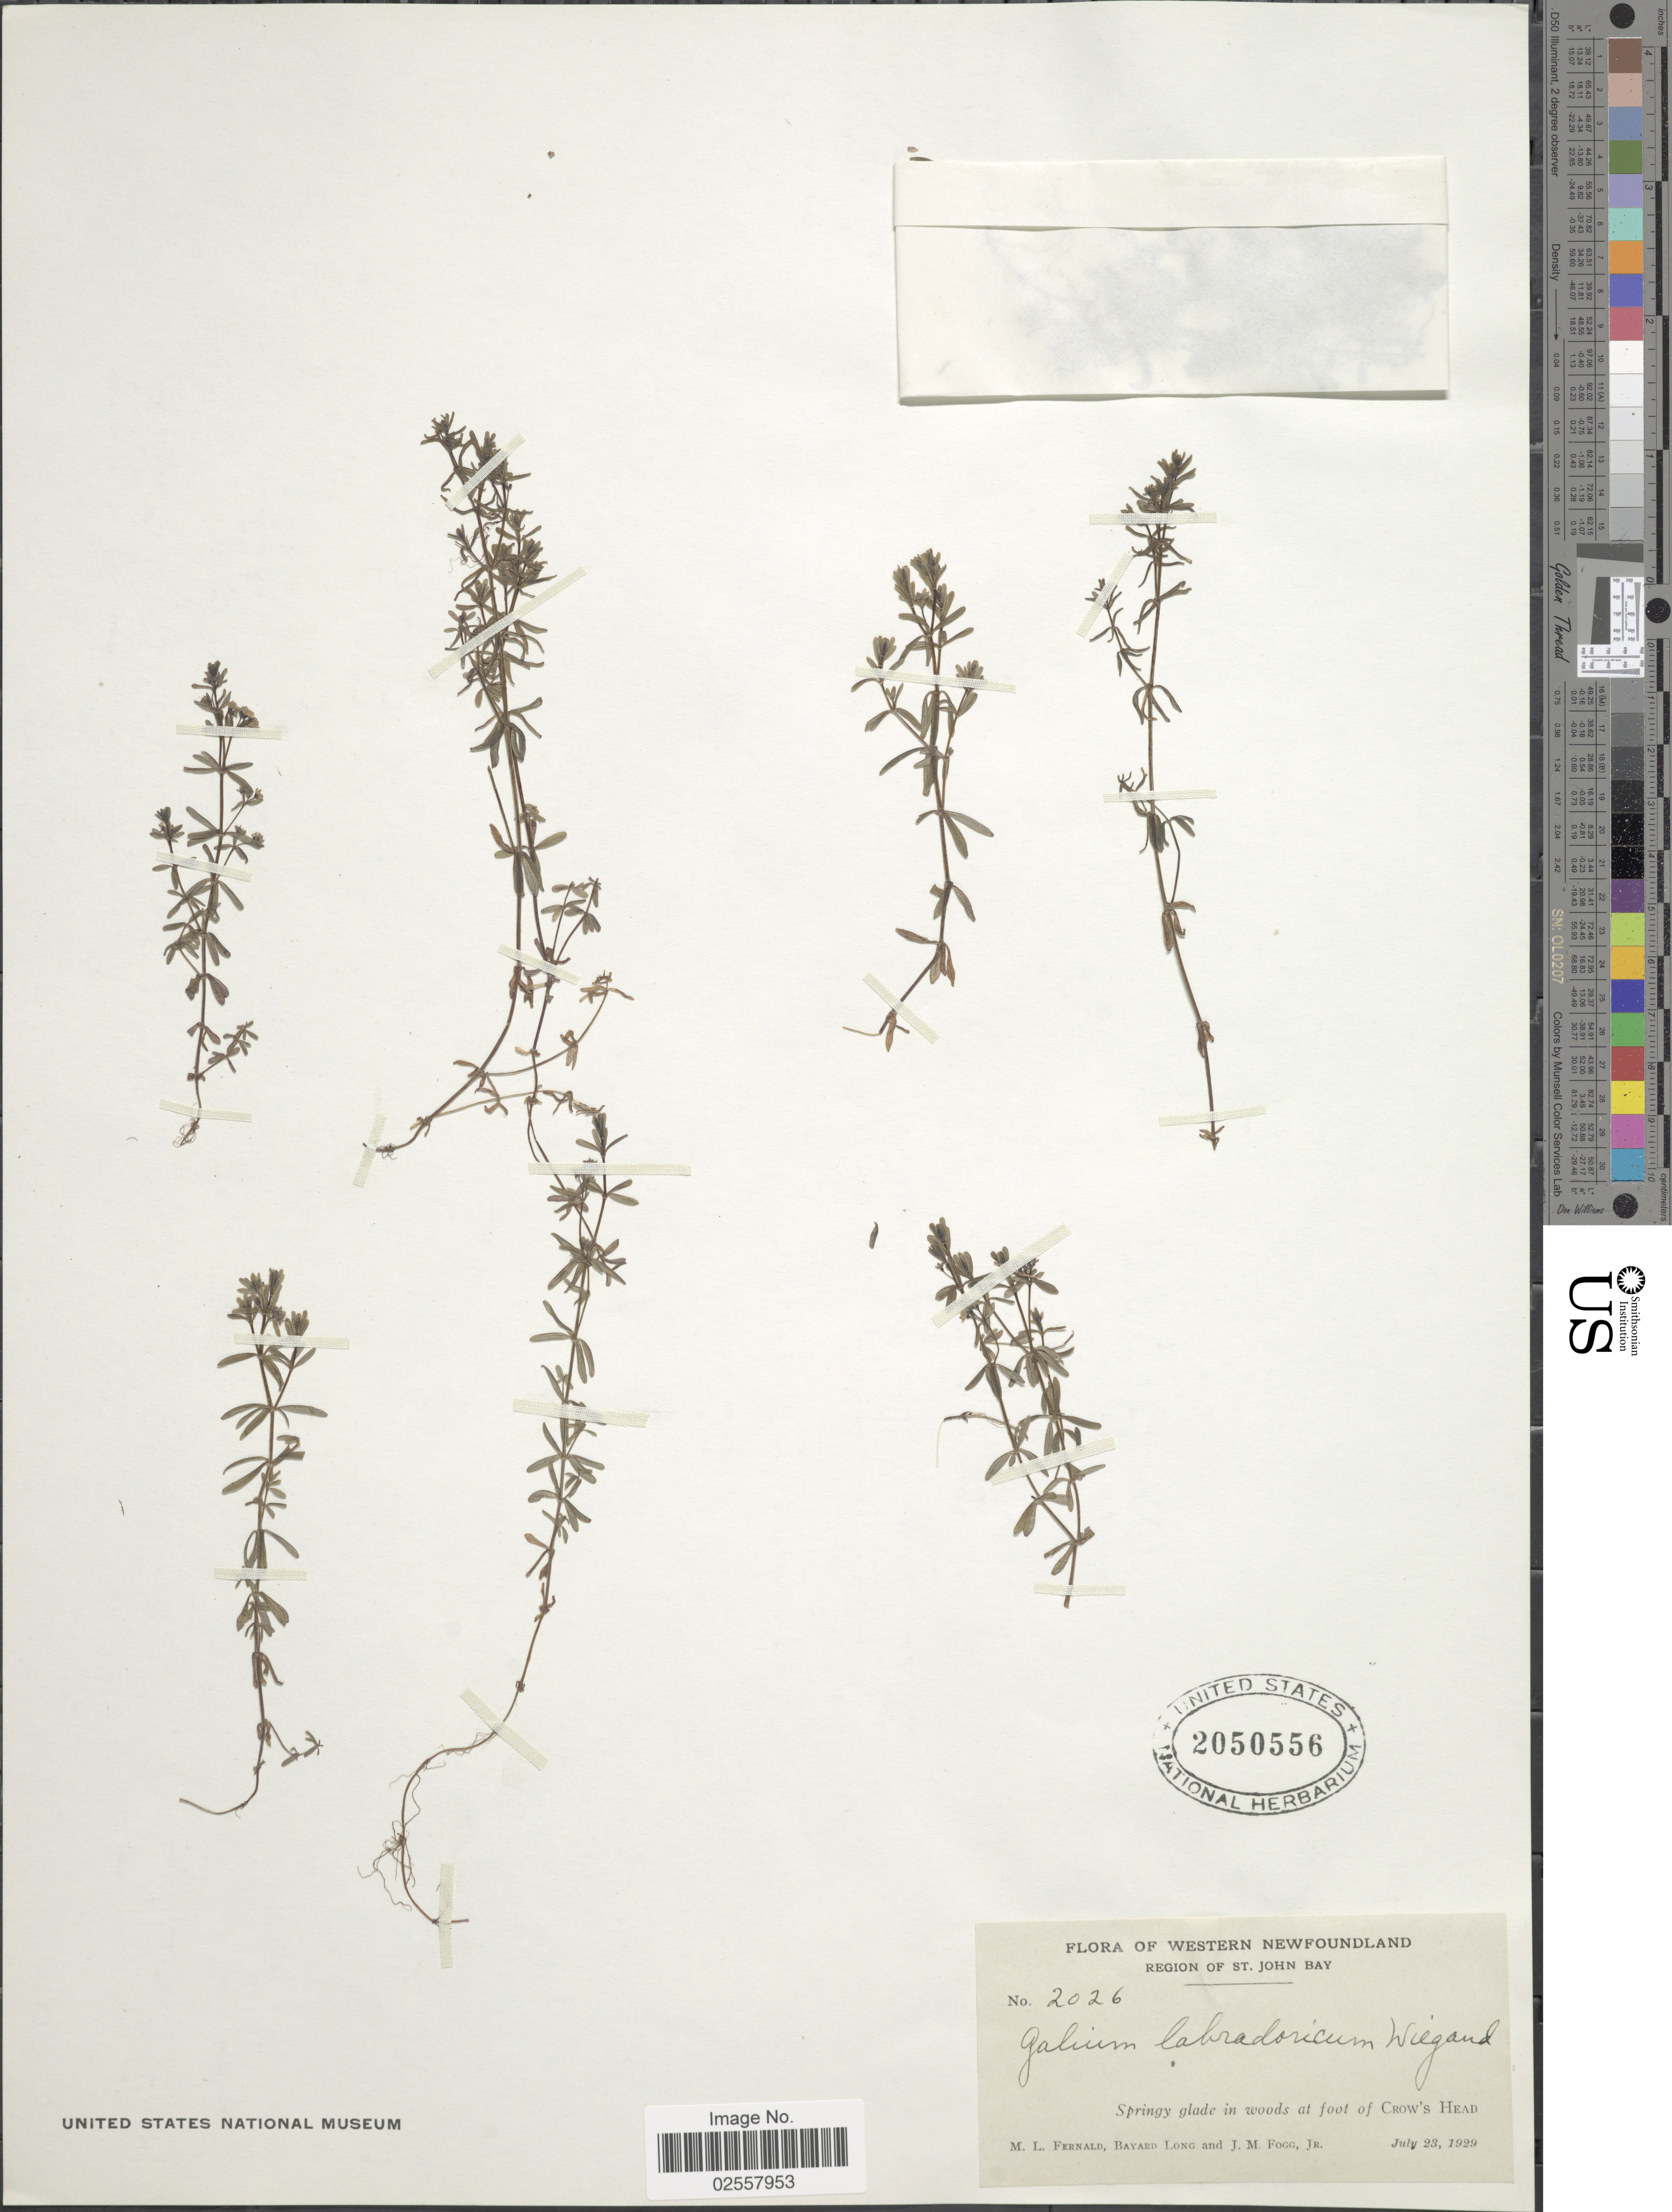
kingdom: Plantae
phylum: Tracheophyta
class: Magnoliopsida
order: Gentianales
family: Rubiaceae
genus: Galium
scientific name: Galium labradoricum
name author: (Wiegand) Wiegand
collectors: M. L. Fernald, B. Long & J. Fogg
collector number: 2026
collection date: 1929-07-23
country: Canada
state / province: Newfoundland and Labrador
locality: Western Newfoundland, Region of St. John Bay, Springy glade in woods at foot of Crow's Head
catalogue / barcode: US 2050556